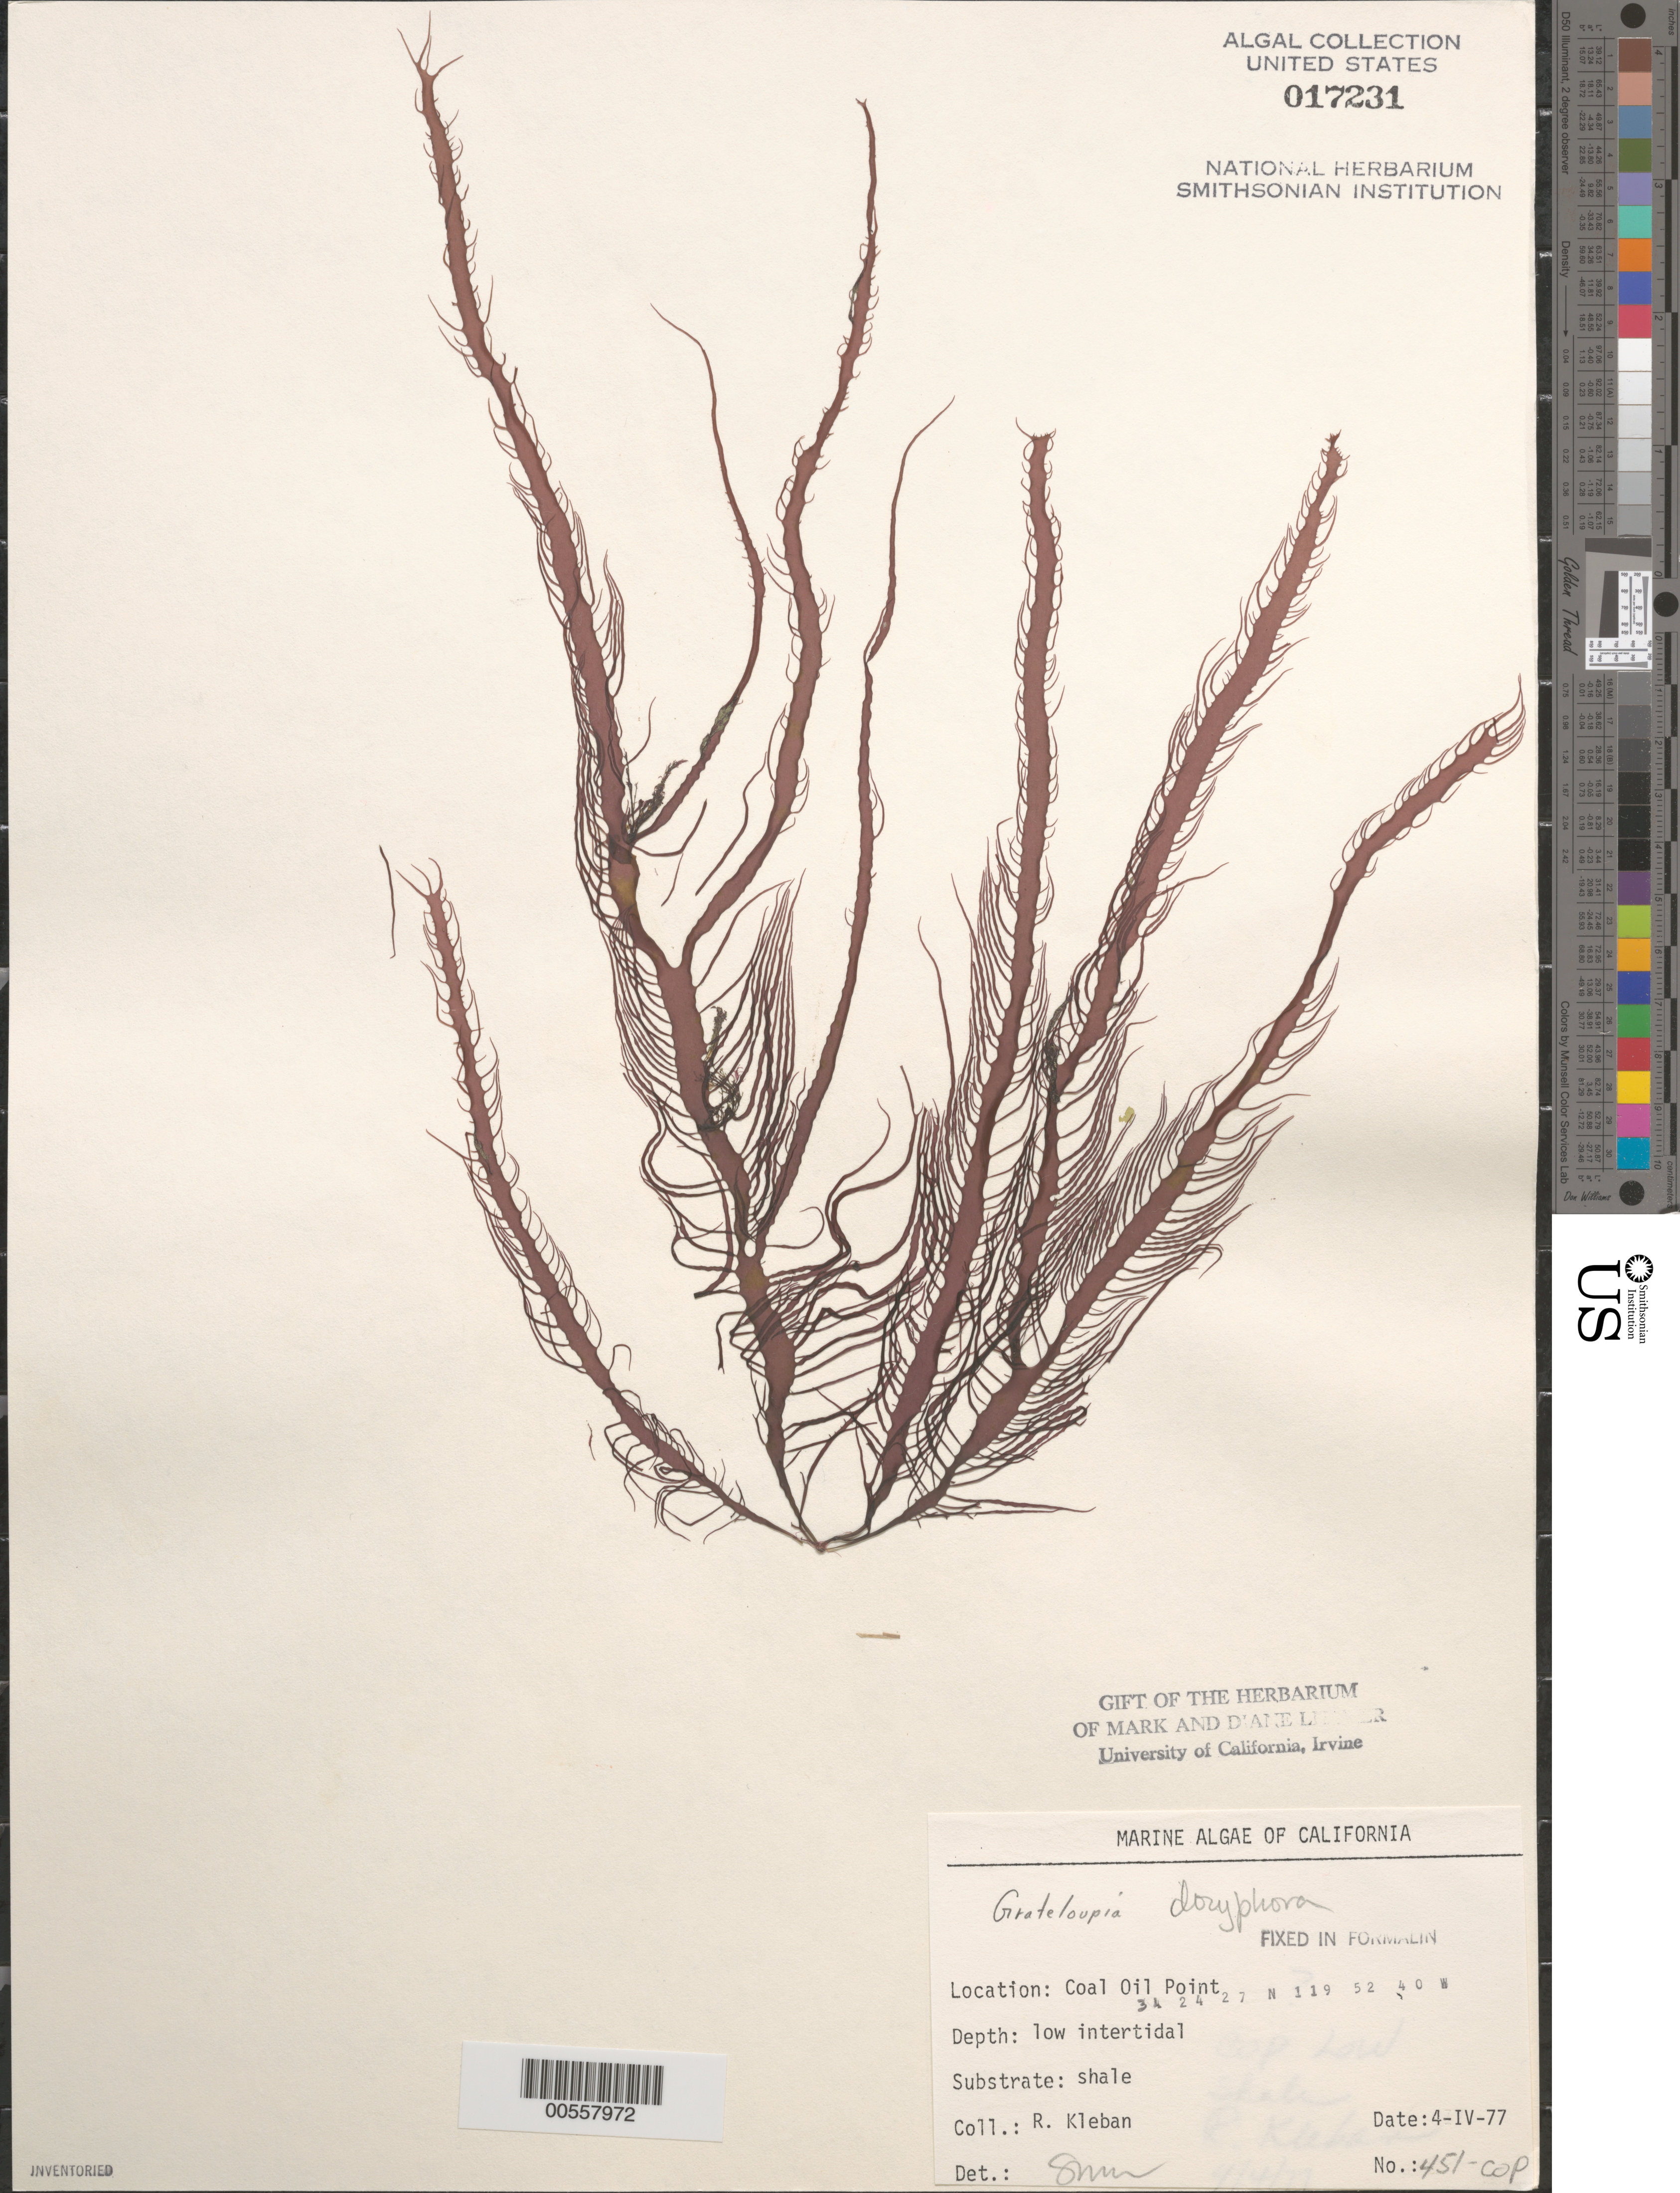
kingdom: Plantae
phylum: Rhodophyta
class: Florideophyceae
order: Halymeniales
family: Halymeniaceae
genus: Grateloupia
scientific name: Grateloupia doryphora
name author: (Mont.) Howe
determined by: Murray, S. N.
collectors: R. Kleban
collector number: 451-cop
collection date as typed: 04 Apr 1977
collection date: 1977-04-04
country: United States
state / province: California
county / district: Santa Barbara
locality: Coal Oil Point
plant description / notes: BLM-SOCALBIGHT Rocky Intertidal Survey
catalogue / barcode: US 17231